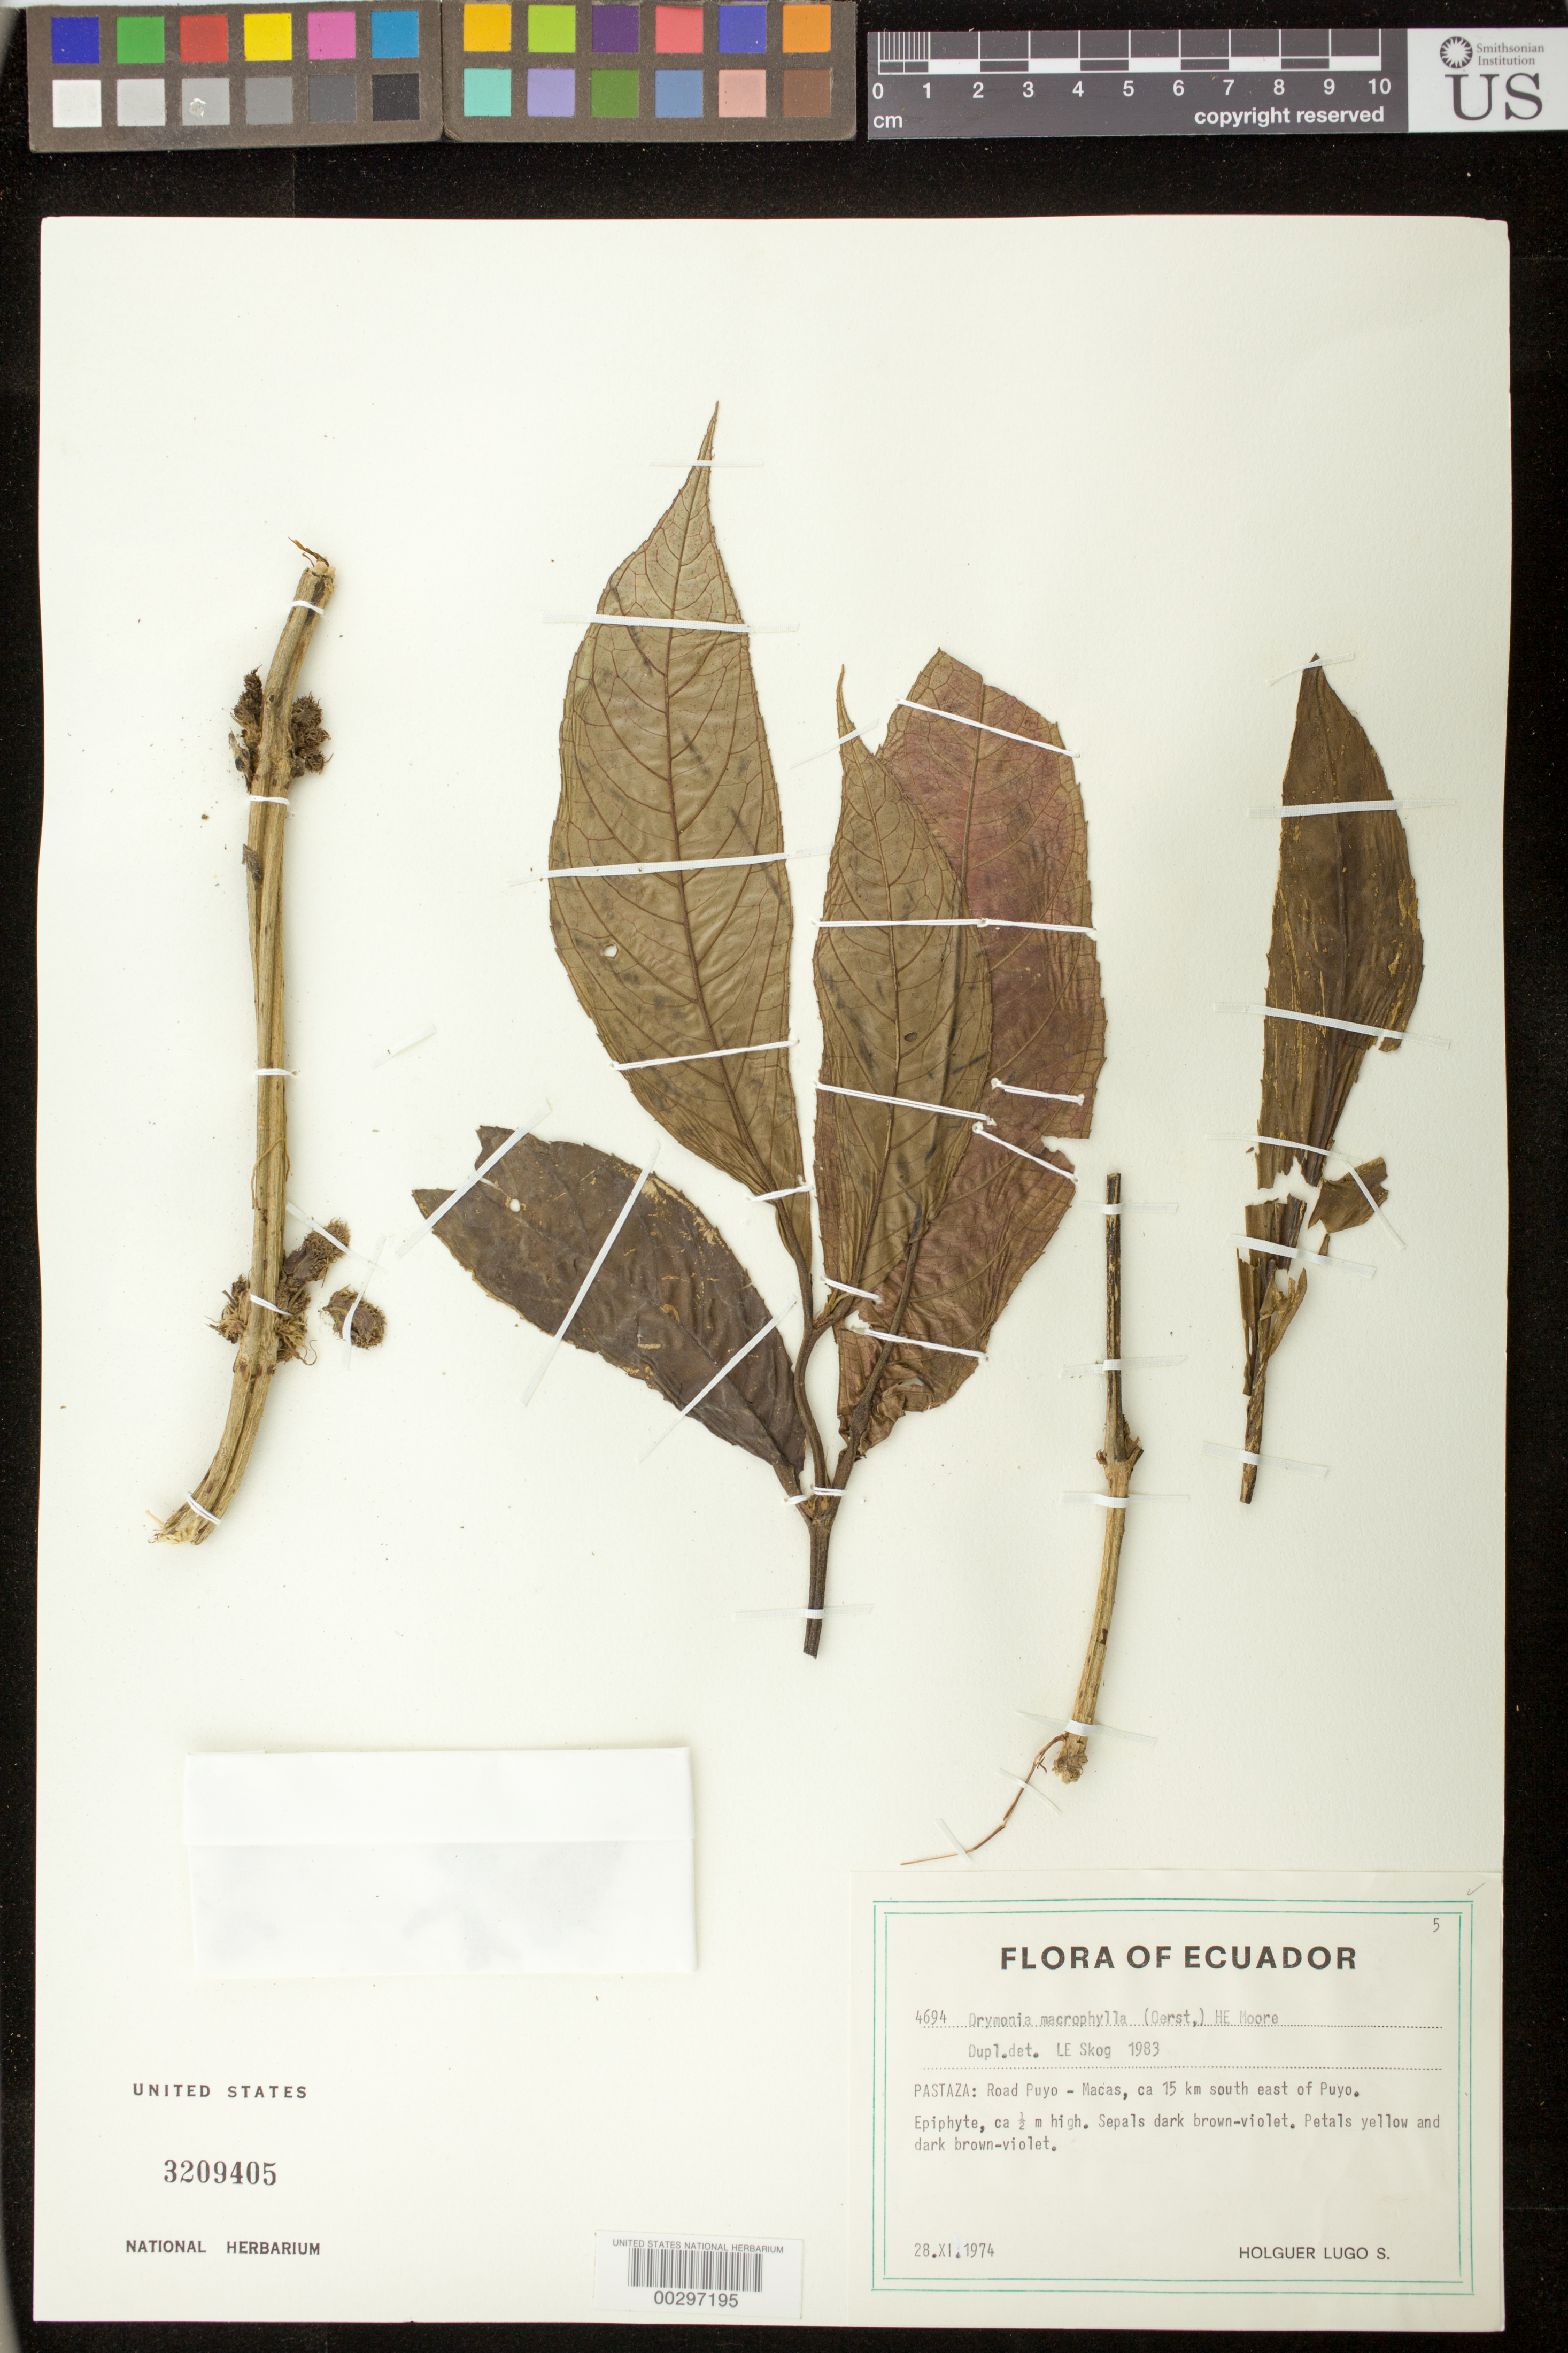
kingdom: Plantae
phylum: Tracheophyta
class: Magnoliopsida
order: Lamiales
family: Gesneriaceae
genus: Drymonia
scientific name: Drymonia macrophylla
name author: (Oerst.) H.E. Moore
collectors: H. Lugo S.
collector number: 4694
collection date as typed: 28 Nov 1974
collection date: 1974-11-28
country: Ecuador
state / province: Pastaza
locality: Puyo - Macas, E of Puyo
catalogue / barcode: US 3209405